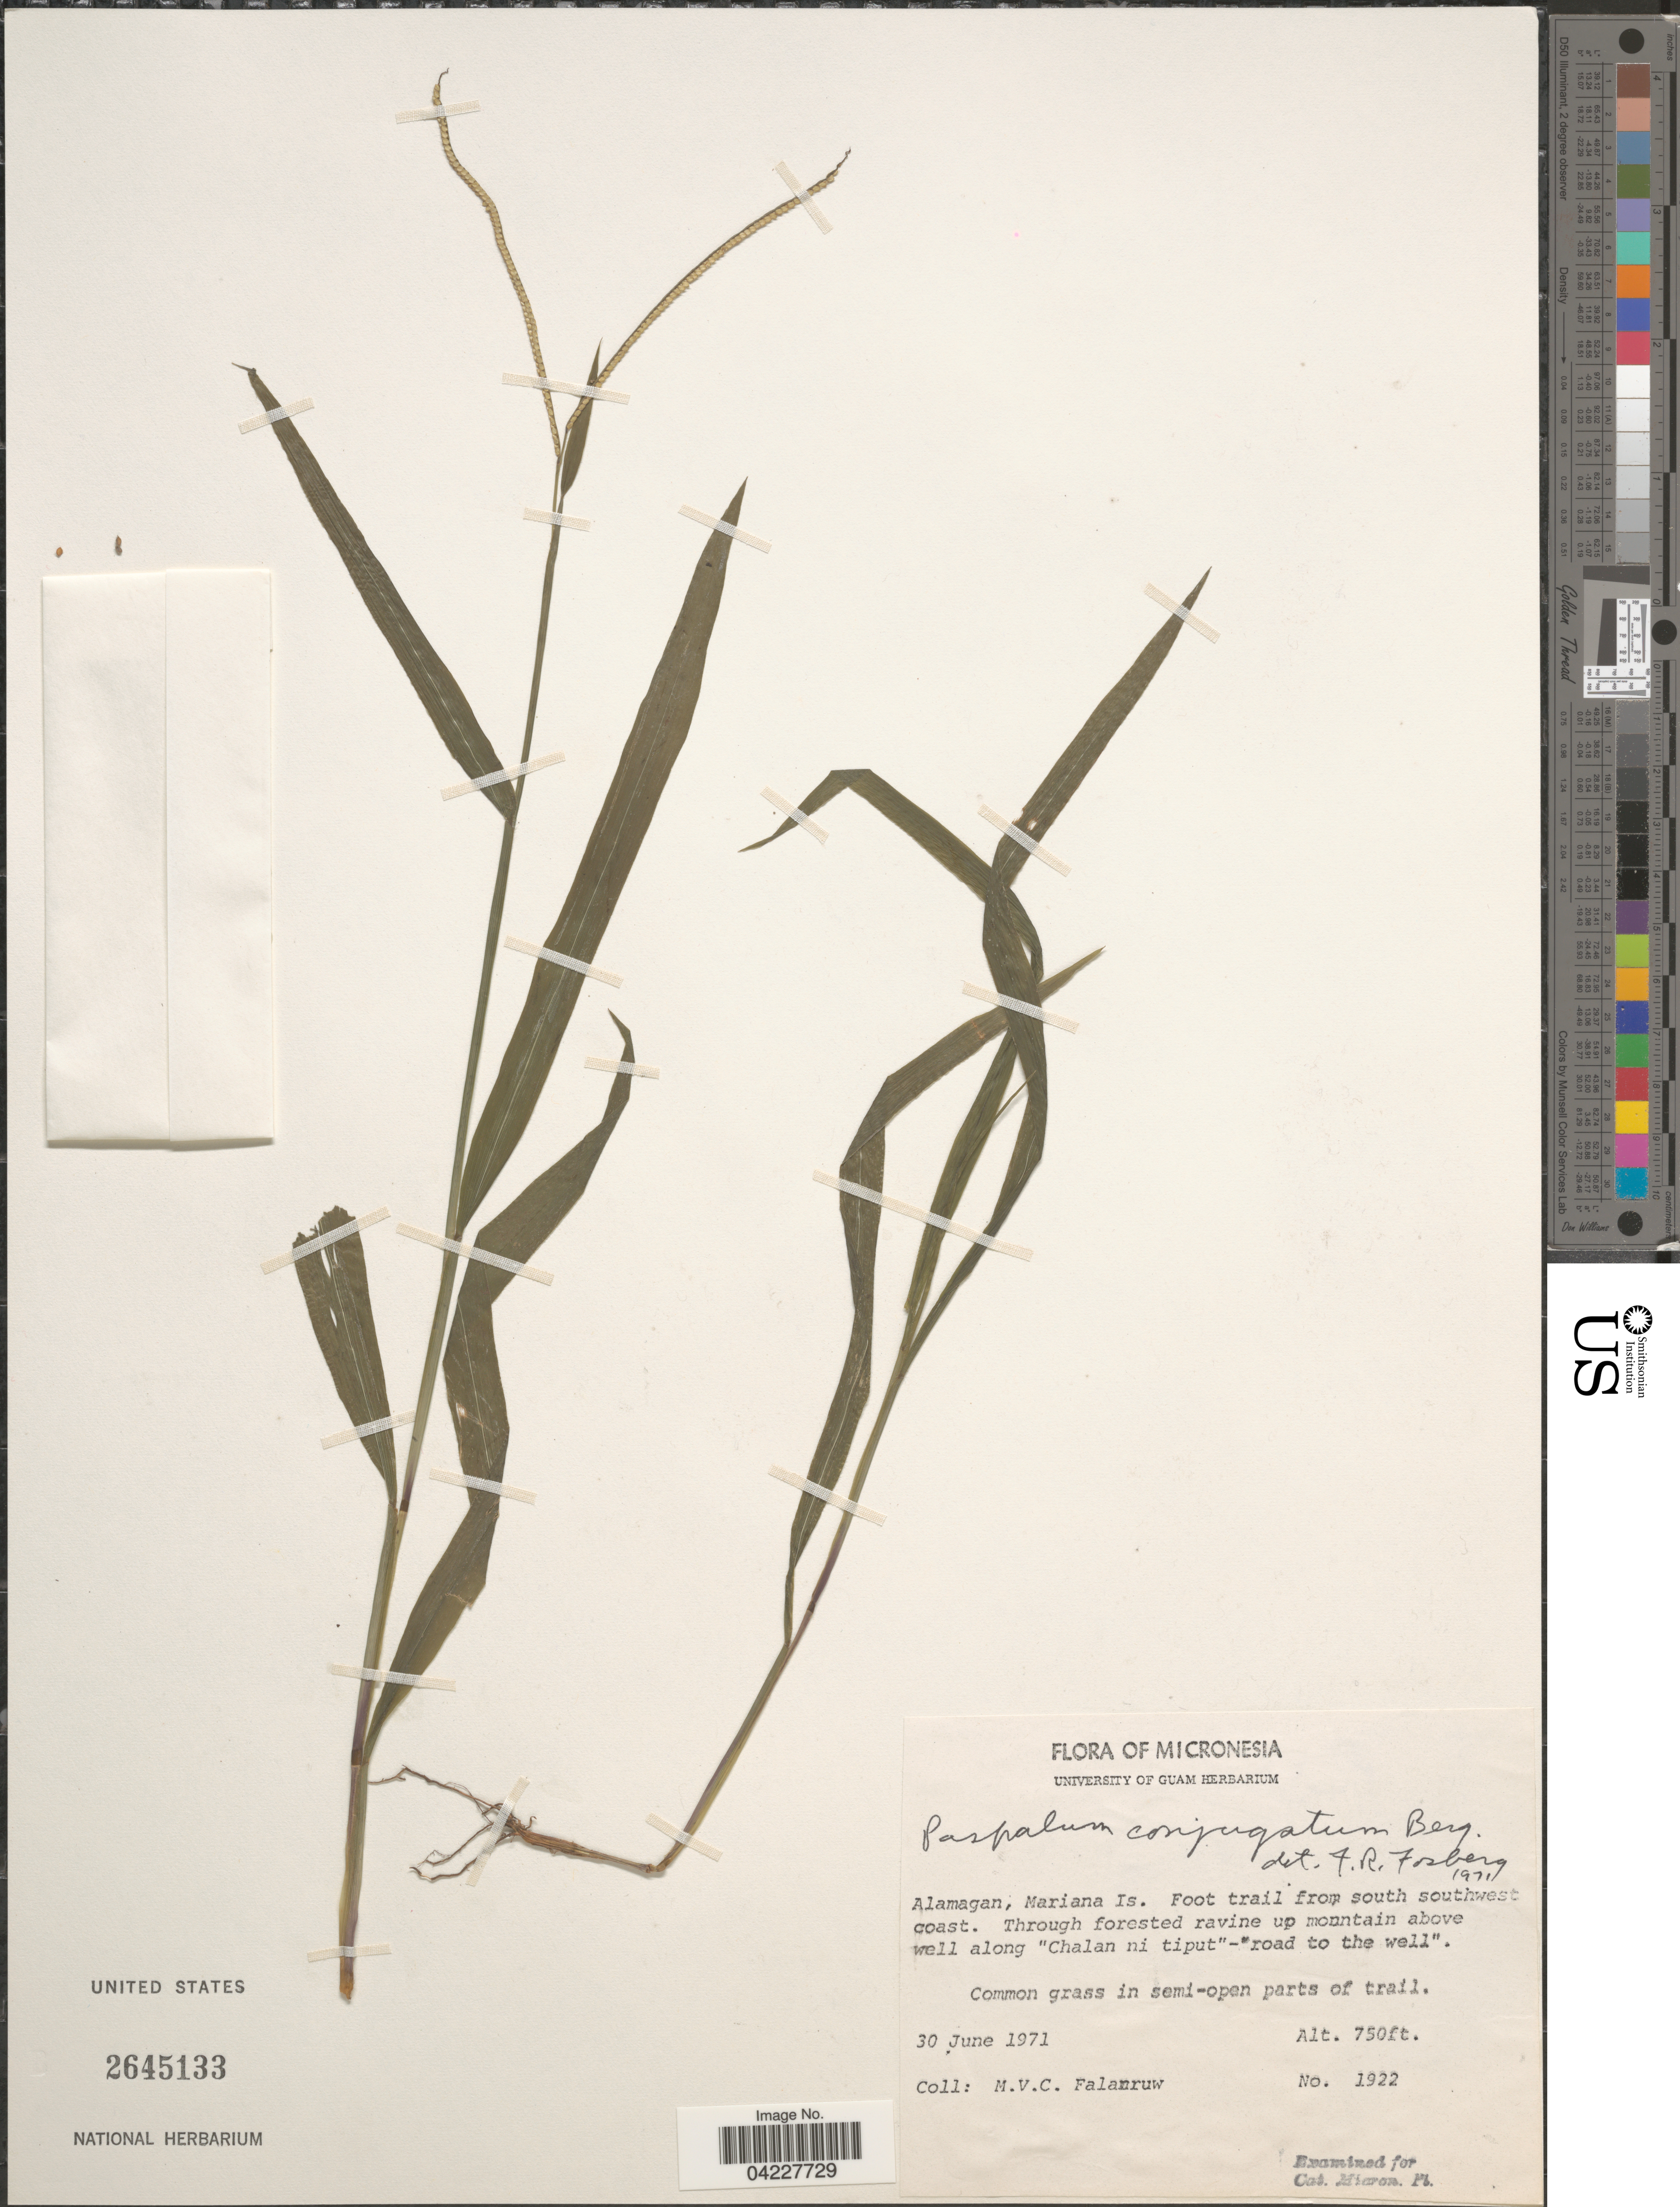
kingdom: Plantae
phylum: Tracheophyta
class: Liliopsida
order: Poales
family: Poaceae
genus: Paspalum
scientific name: Paspalum conjugatum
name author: P.J. Bergius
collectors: M. V. Falanruw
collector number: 1922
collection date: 1971-06-30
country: Northern Mariana Islands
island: Alamagan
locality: Alamagan, Mariana Is. Foot trail from south southwest coast.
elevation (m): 229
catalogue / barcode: US 2645133